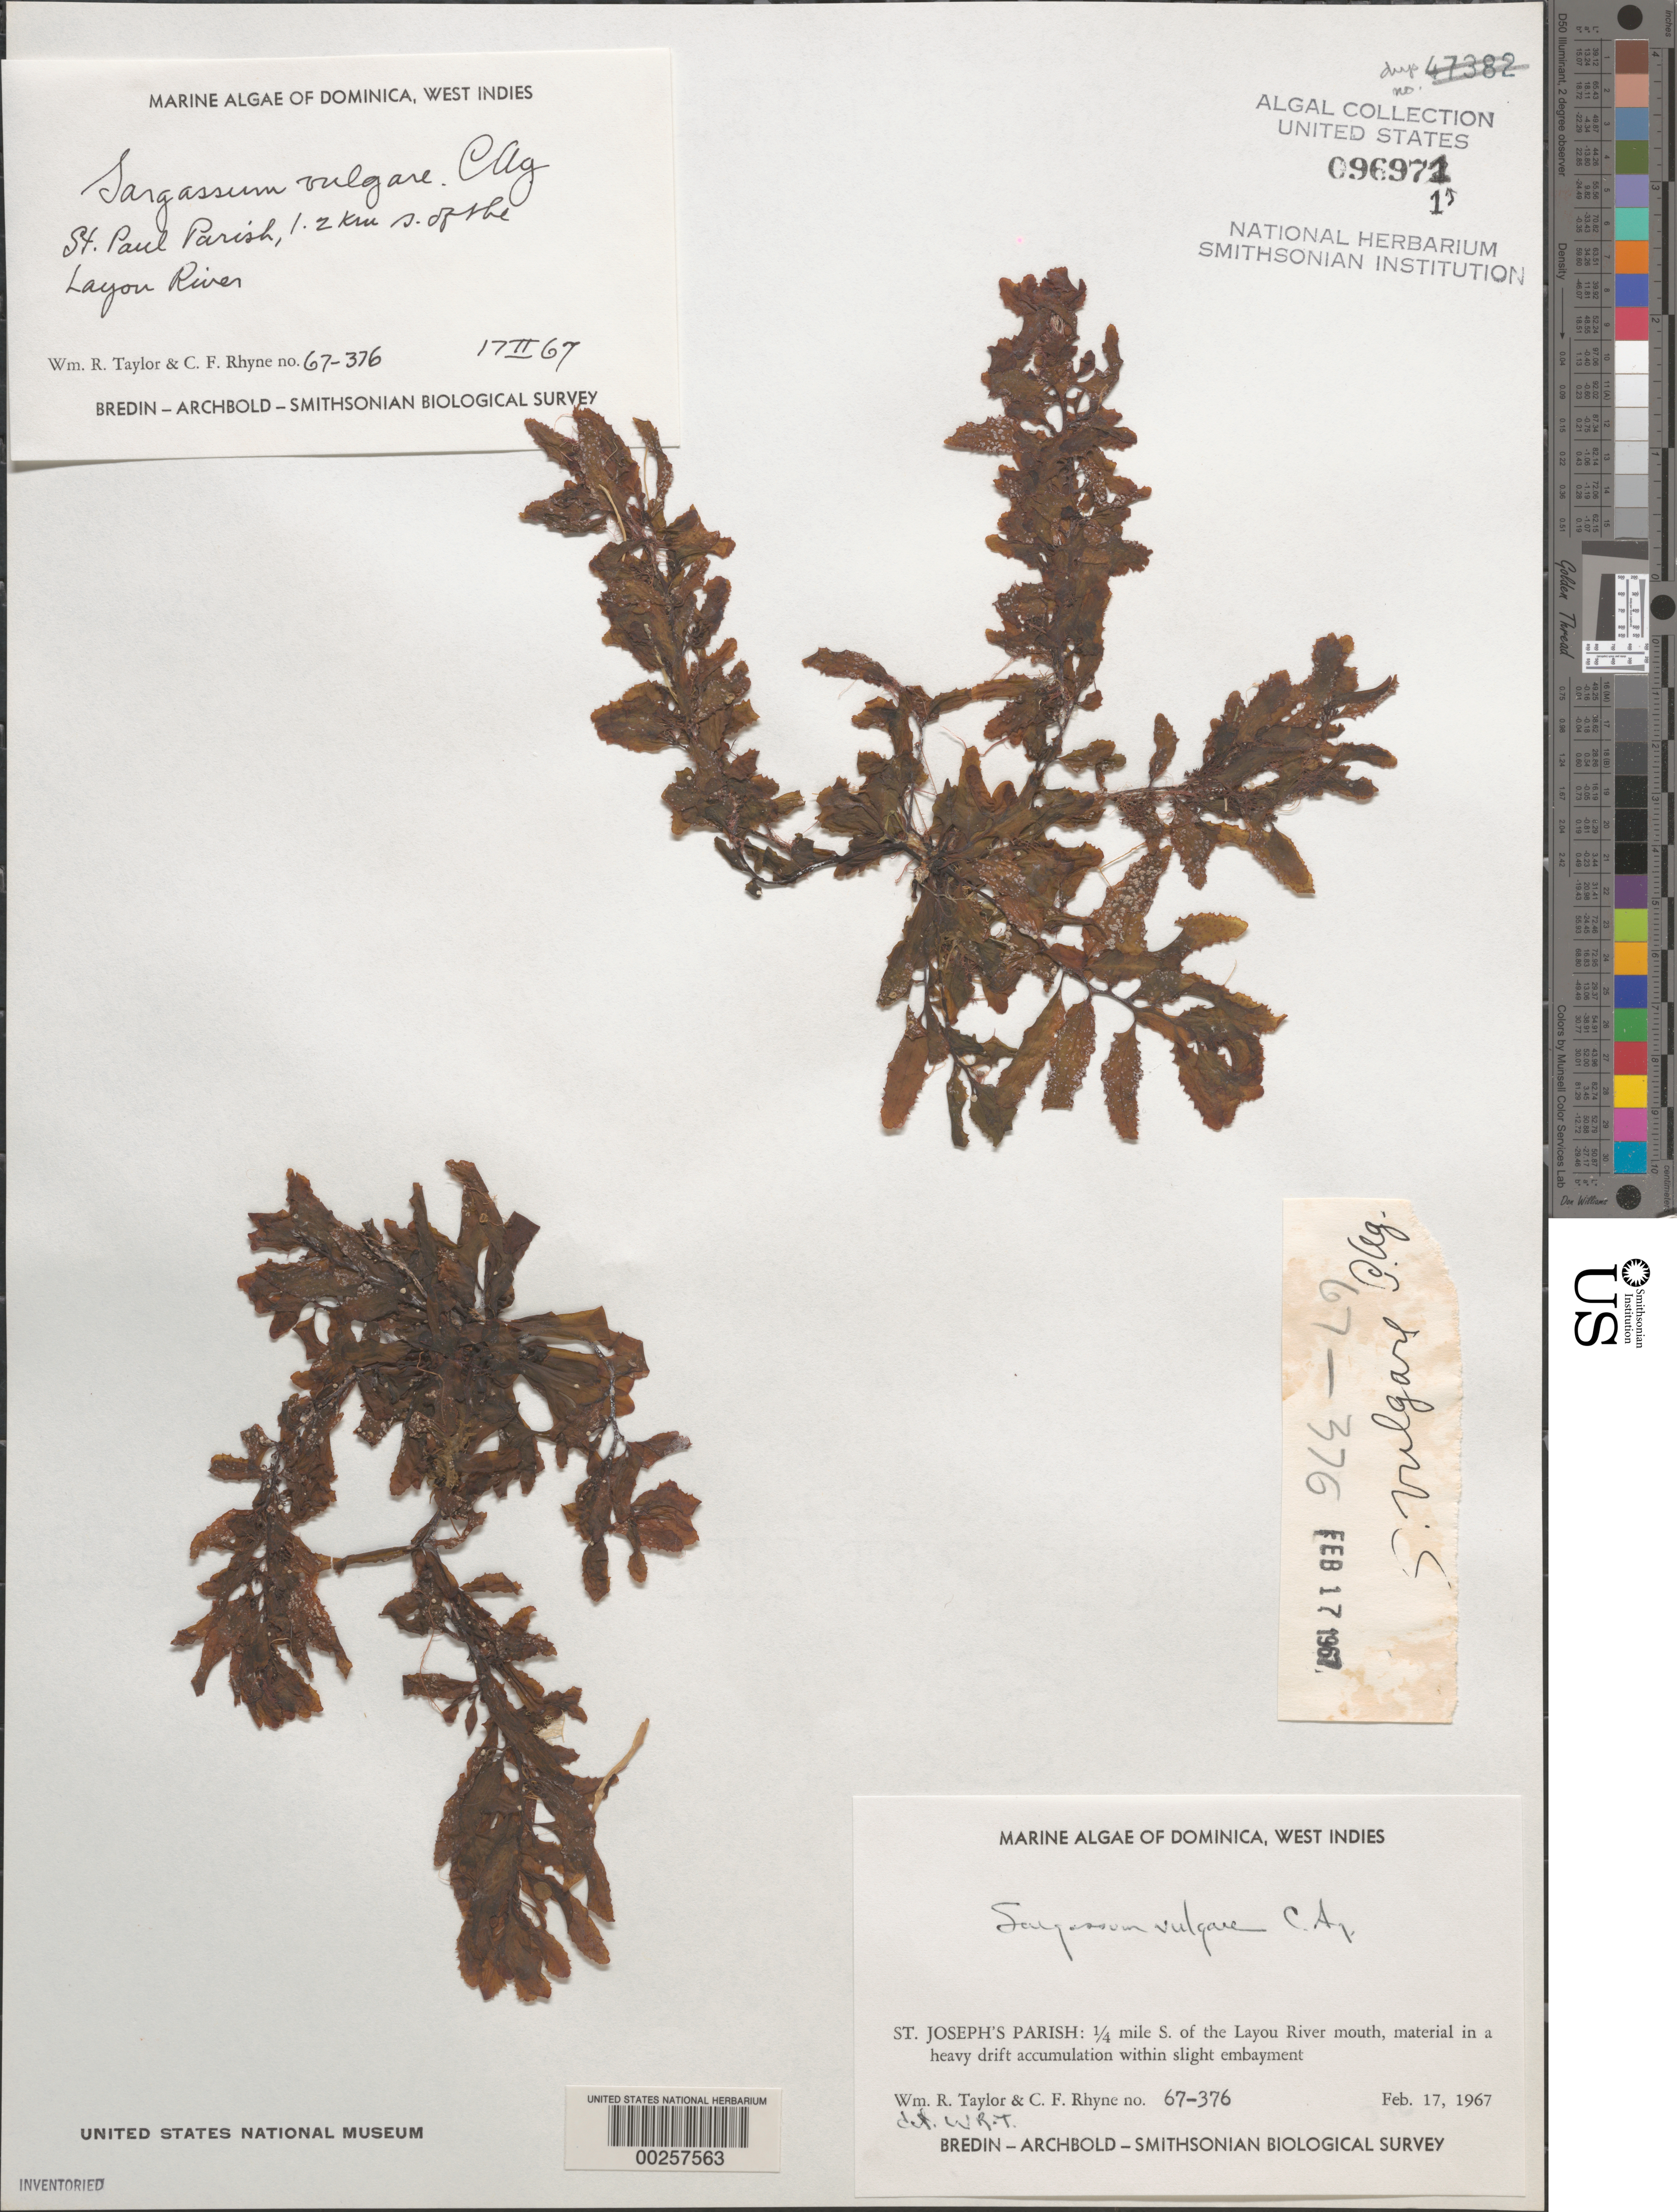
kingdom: Chromista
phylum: Ochrophyta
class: Phaeophyceae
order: Fucales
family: Sargassaceae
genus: Sargassum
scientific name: Sargassum vulgare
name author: C. Agardh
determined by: Taylor, William R.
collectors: W. R. Taylor & C. Rhyne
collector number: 67-376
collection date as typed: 17 Feb 1967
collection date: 1967-02-17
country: Dominica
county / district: St. Joseph's Parish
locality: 0,25 mile south of Layou River mouth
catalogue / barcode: US 96971